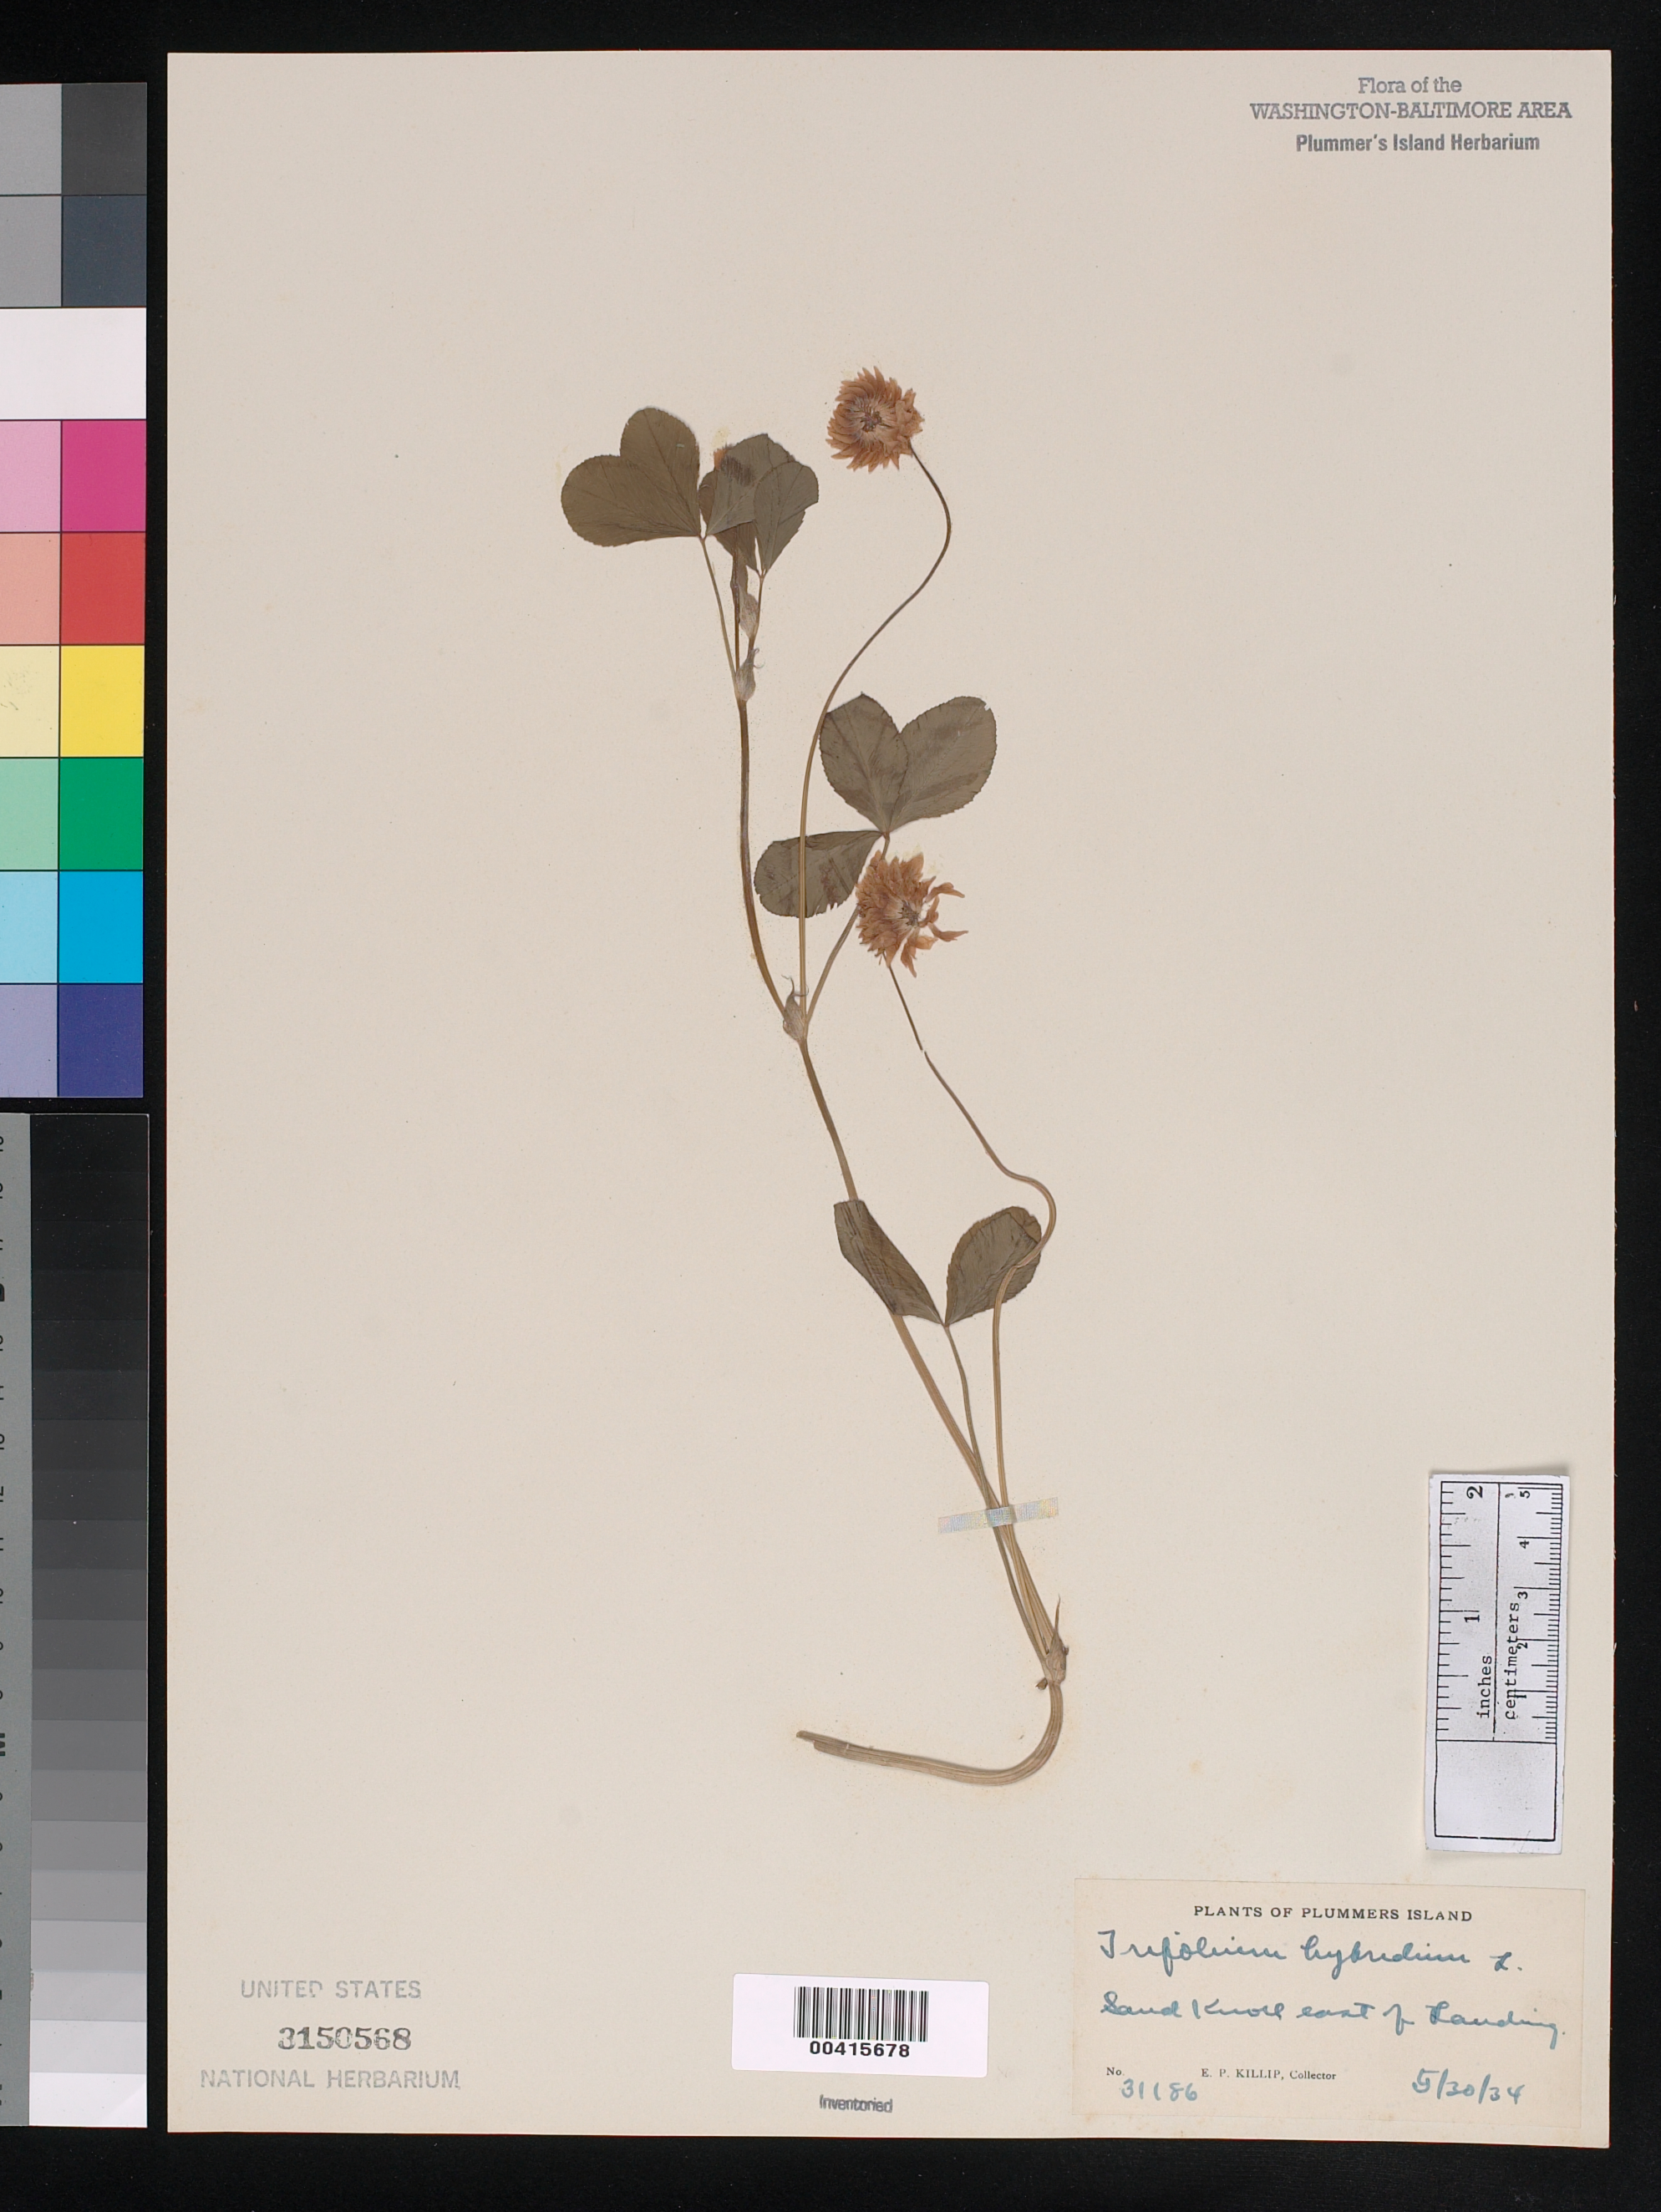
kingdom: Plantae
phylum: Tracheophyta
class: Magnoliopsida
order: Fabales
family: Fabaceae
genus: Trifolium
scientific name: Trifolium hybridum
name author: L.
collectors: E. P. Killip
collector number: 31186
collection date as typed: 30 May 1934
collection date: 1934-05-30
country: United States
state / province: Maryland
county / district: Montgomery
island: Plummers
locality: Plummer's Island; sand knoll east of landing C. & O. Canal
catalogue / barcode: US 3150568